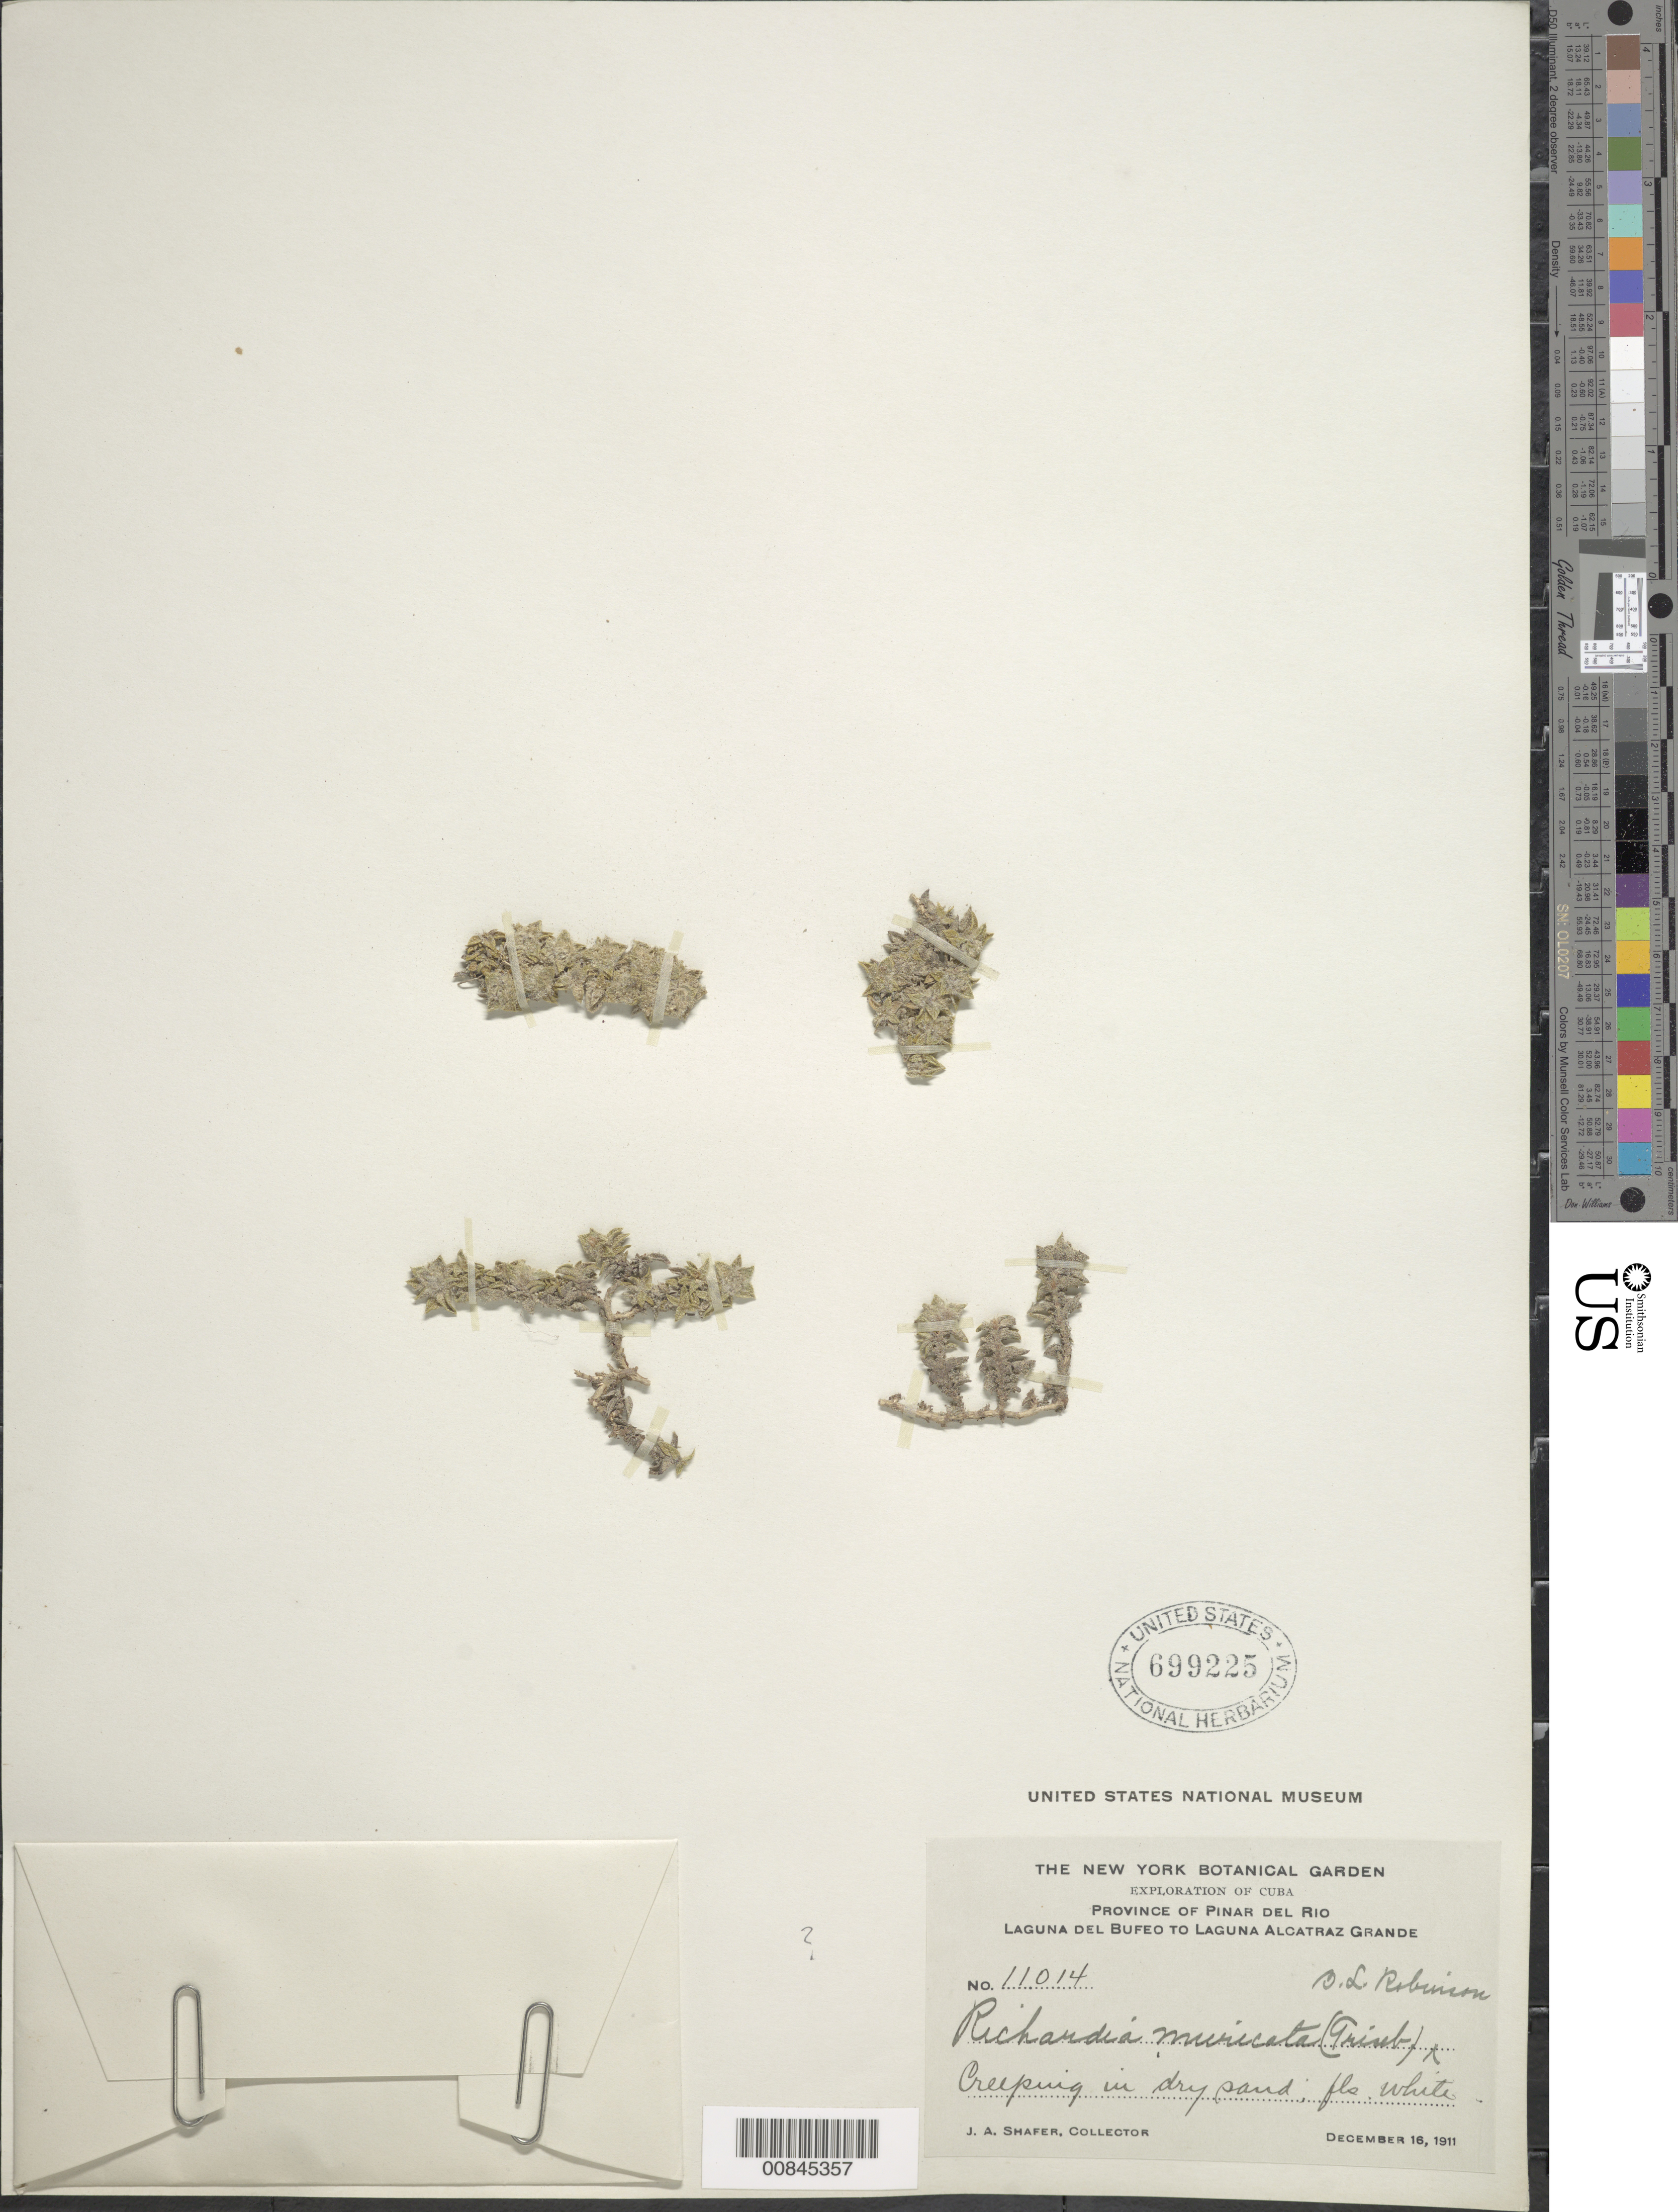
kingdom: Plantae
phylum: Tracheophyta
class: Magnoliopsida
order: Gentianales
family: Rubiaceae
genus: Richardia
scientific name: Richardia muricata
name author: (Griseb.) B.L. Rob.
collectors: J. A. Shafer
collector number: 11014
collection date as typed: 16 Dec 1911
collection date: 1911-12-16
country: Cuba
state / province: Pinar del Río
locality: Laguna del Bufeo to Laguna Alcatraz Grande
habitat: In dry sand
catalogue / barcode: US 699225